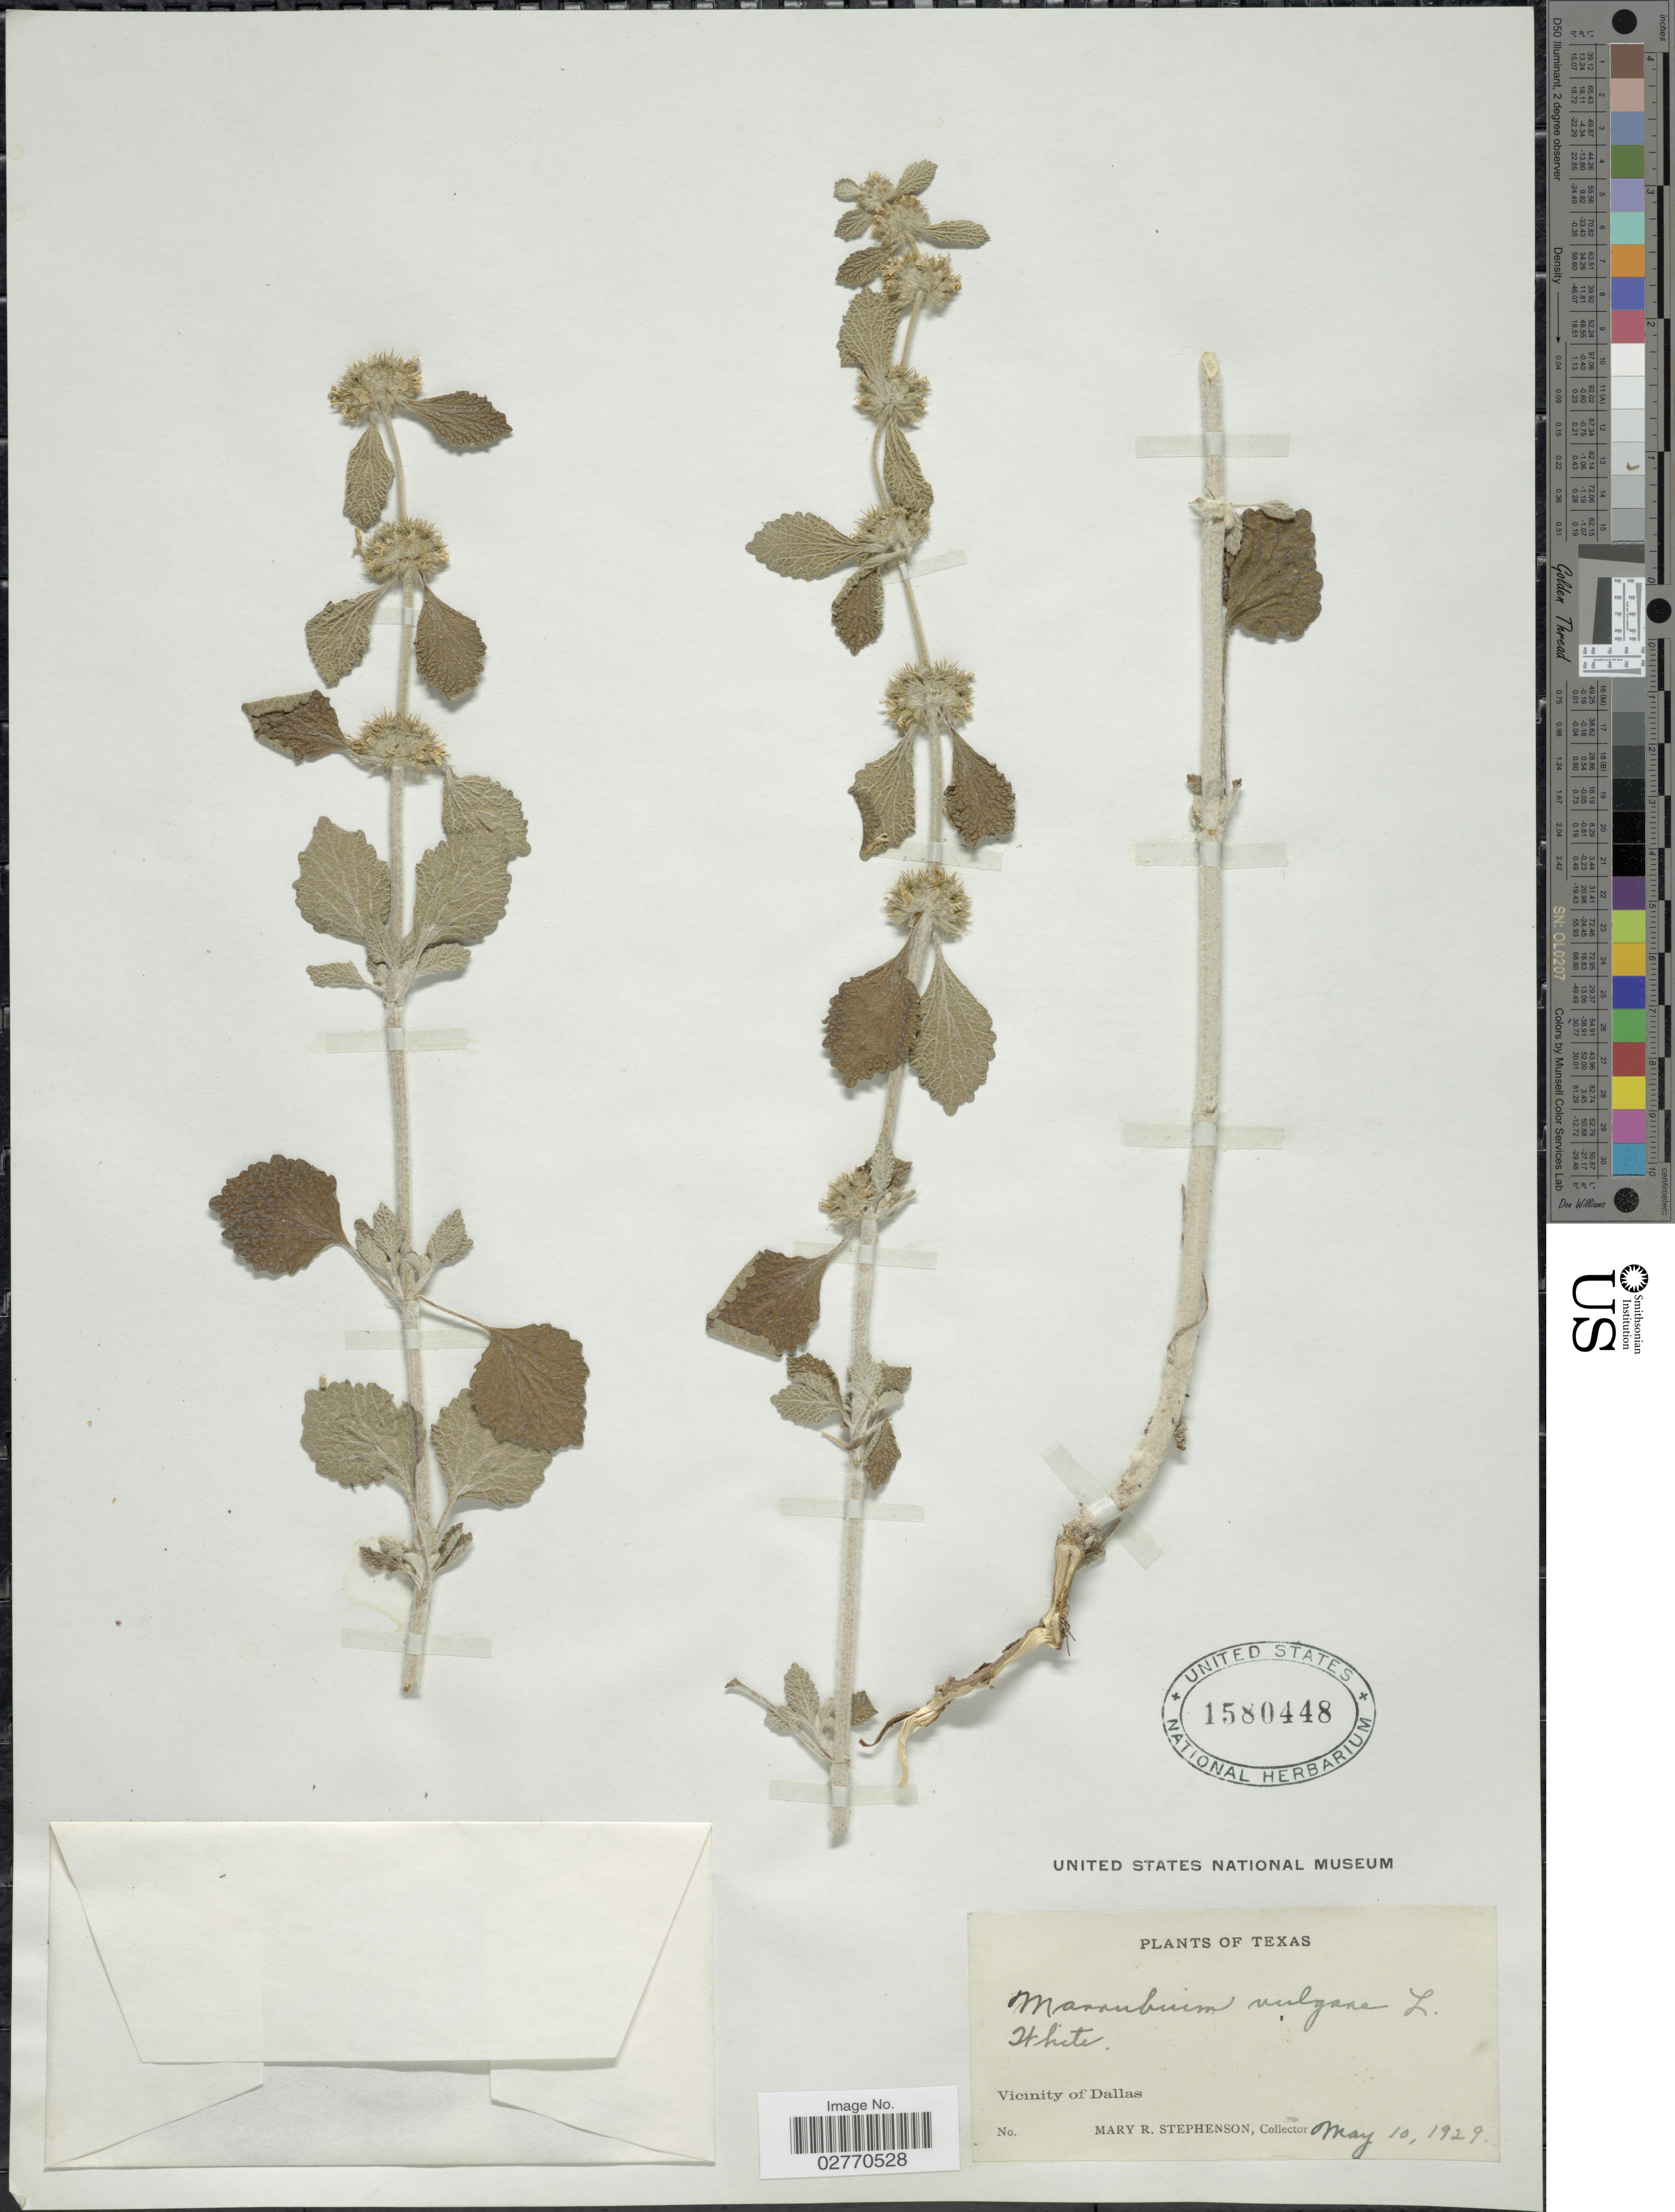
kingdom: Plantae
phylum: Tracheophyta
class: Magnoliopsida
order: Lamiales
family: Lamiaceae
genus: Marrubium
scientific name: Marrubium vulgare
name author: L.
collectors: M. Stephenson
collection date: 1929-05-10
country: United States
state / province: Texas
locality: Vicinity of Dallas.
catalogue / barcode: US 1580448